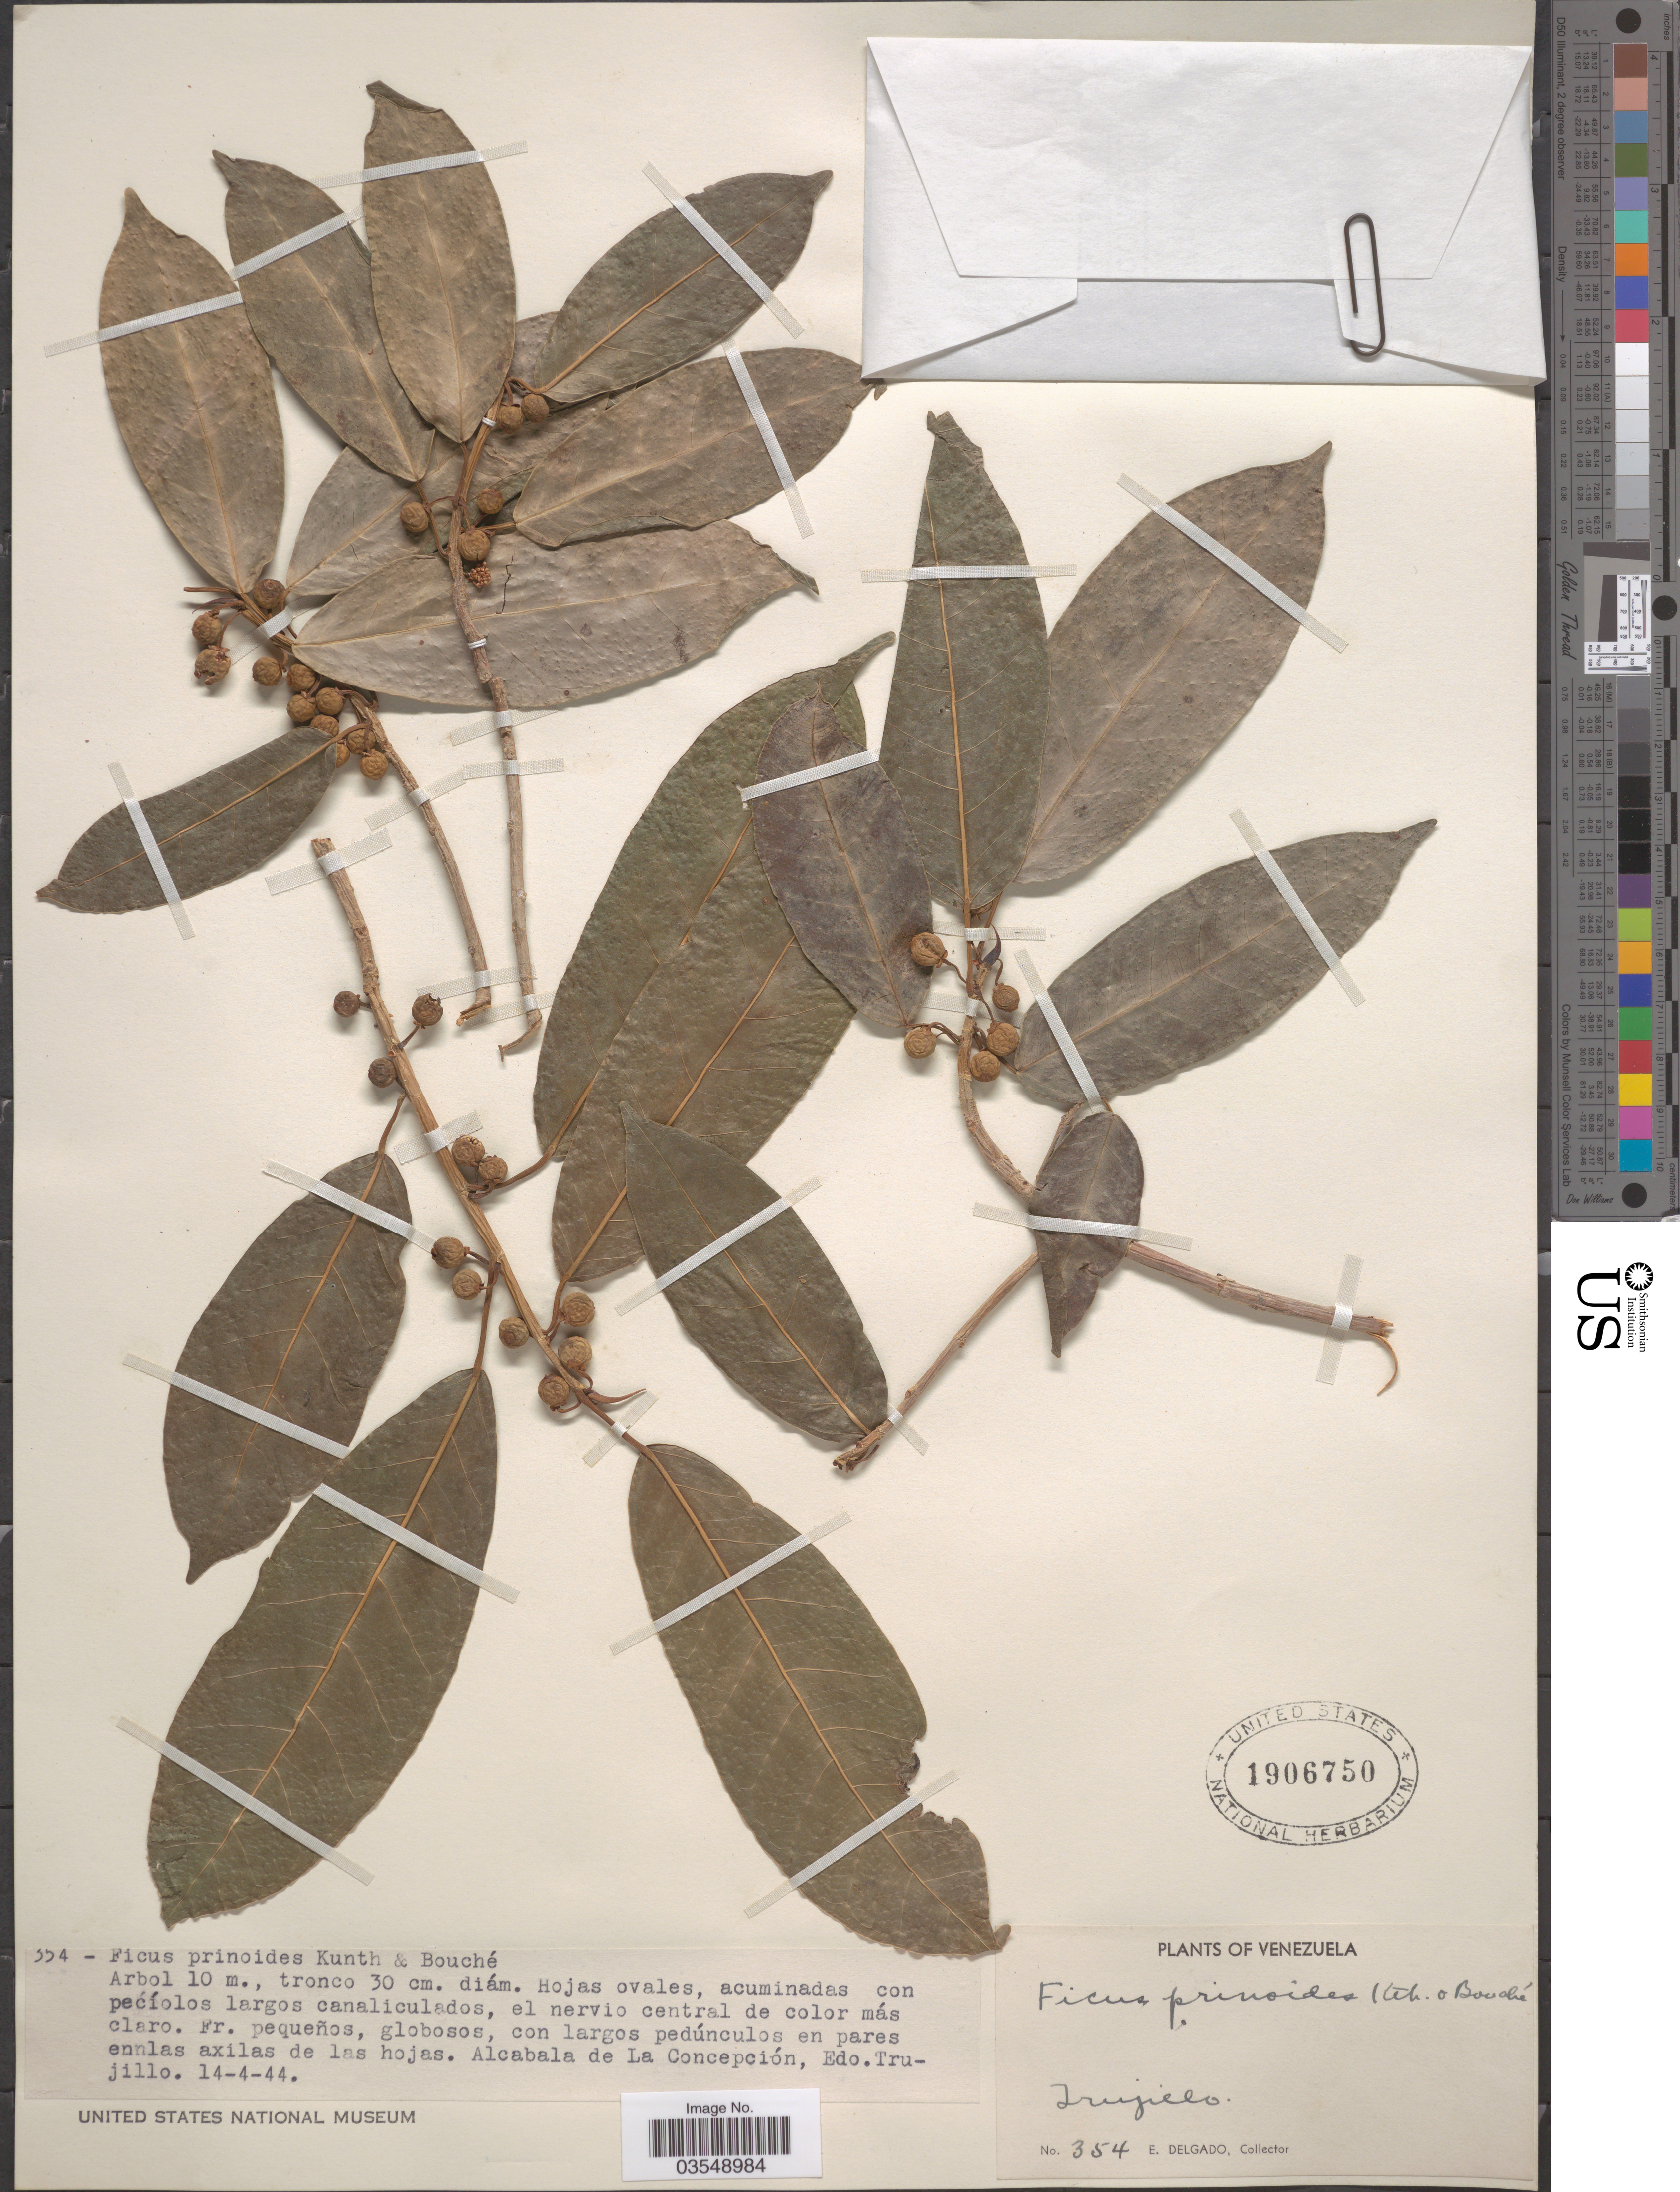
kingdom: Plantae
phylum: Tracheophyta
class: Magnoliopsida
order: Rosales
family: Moraceae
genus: Ficus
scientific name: Ficus pallida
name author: Vahl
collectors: E. Delgado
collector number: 354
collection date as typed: Transcribed d/m/y: 14/4/44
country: Venezuela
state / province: Trujillo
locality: Alcabala de La Concepción, Edo. Trujillo.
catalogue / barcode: US 1906750